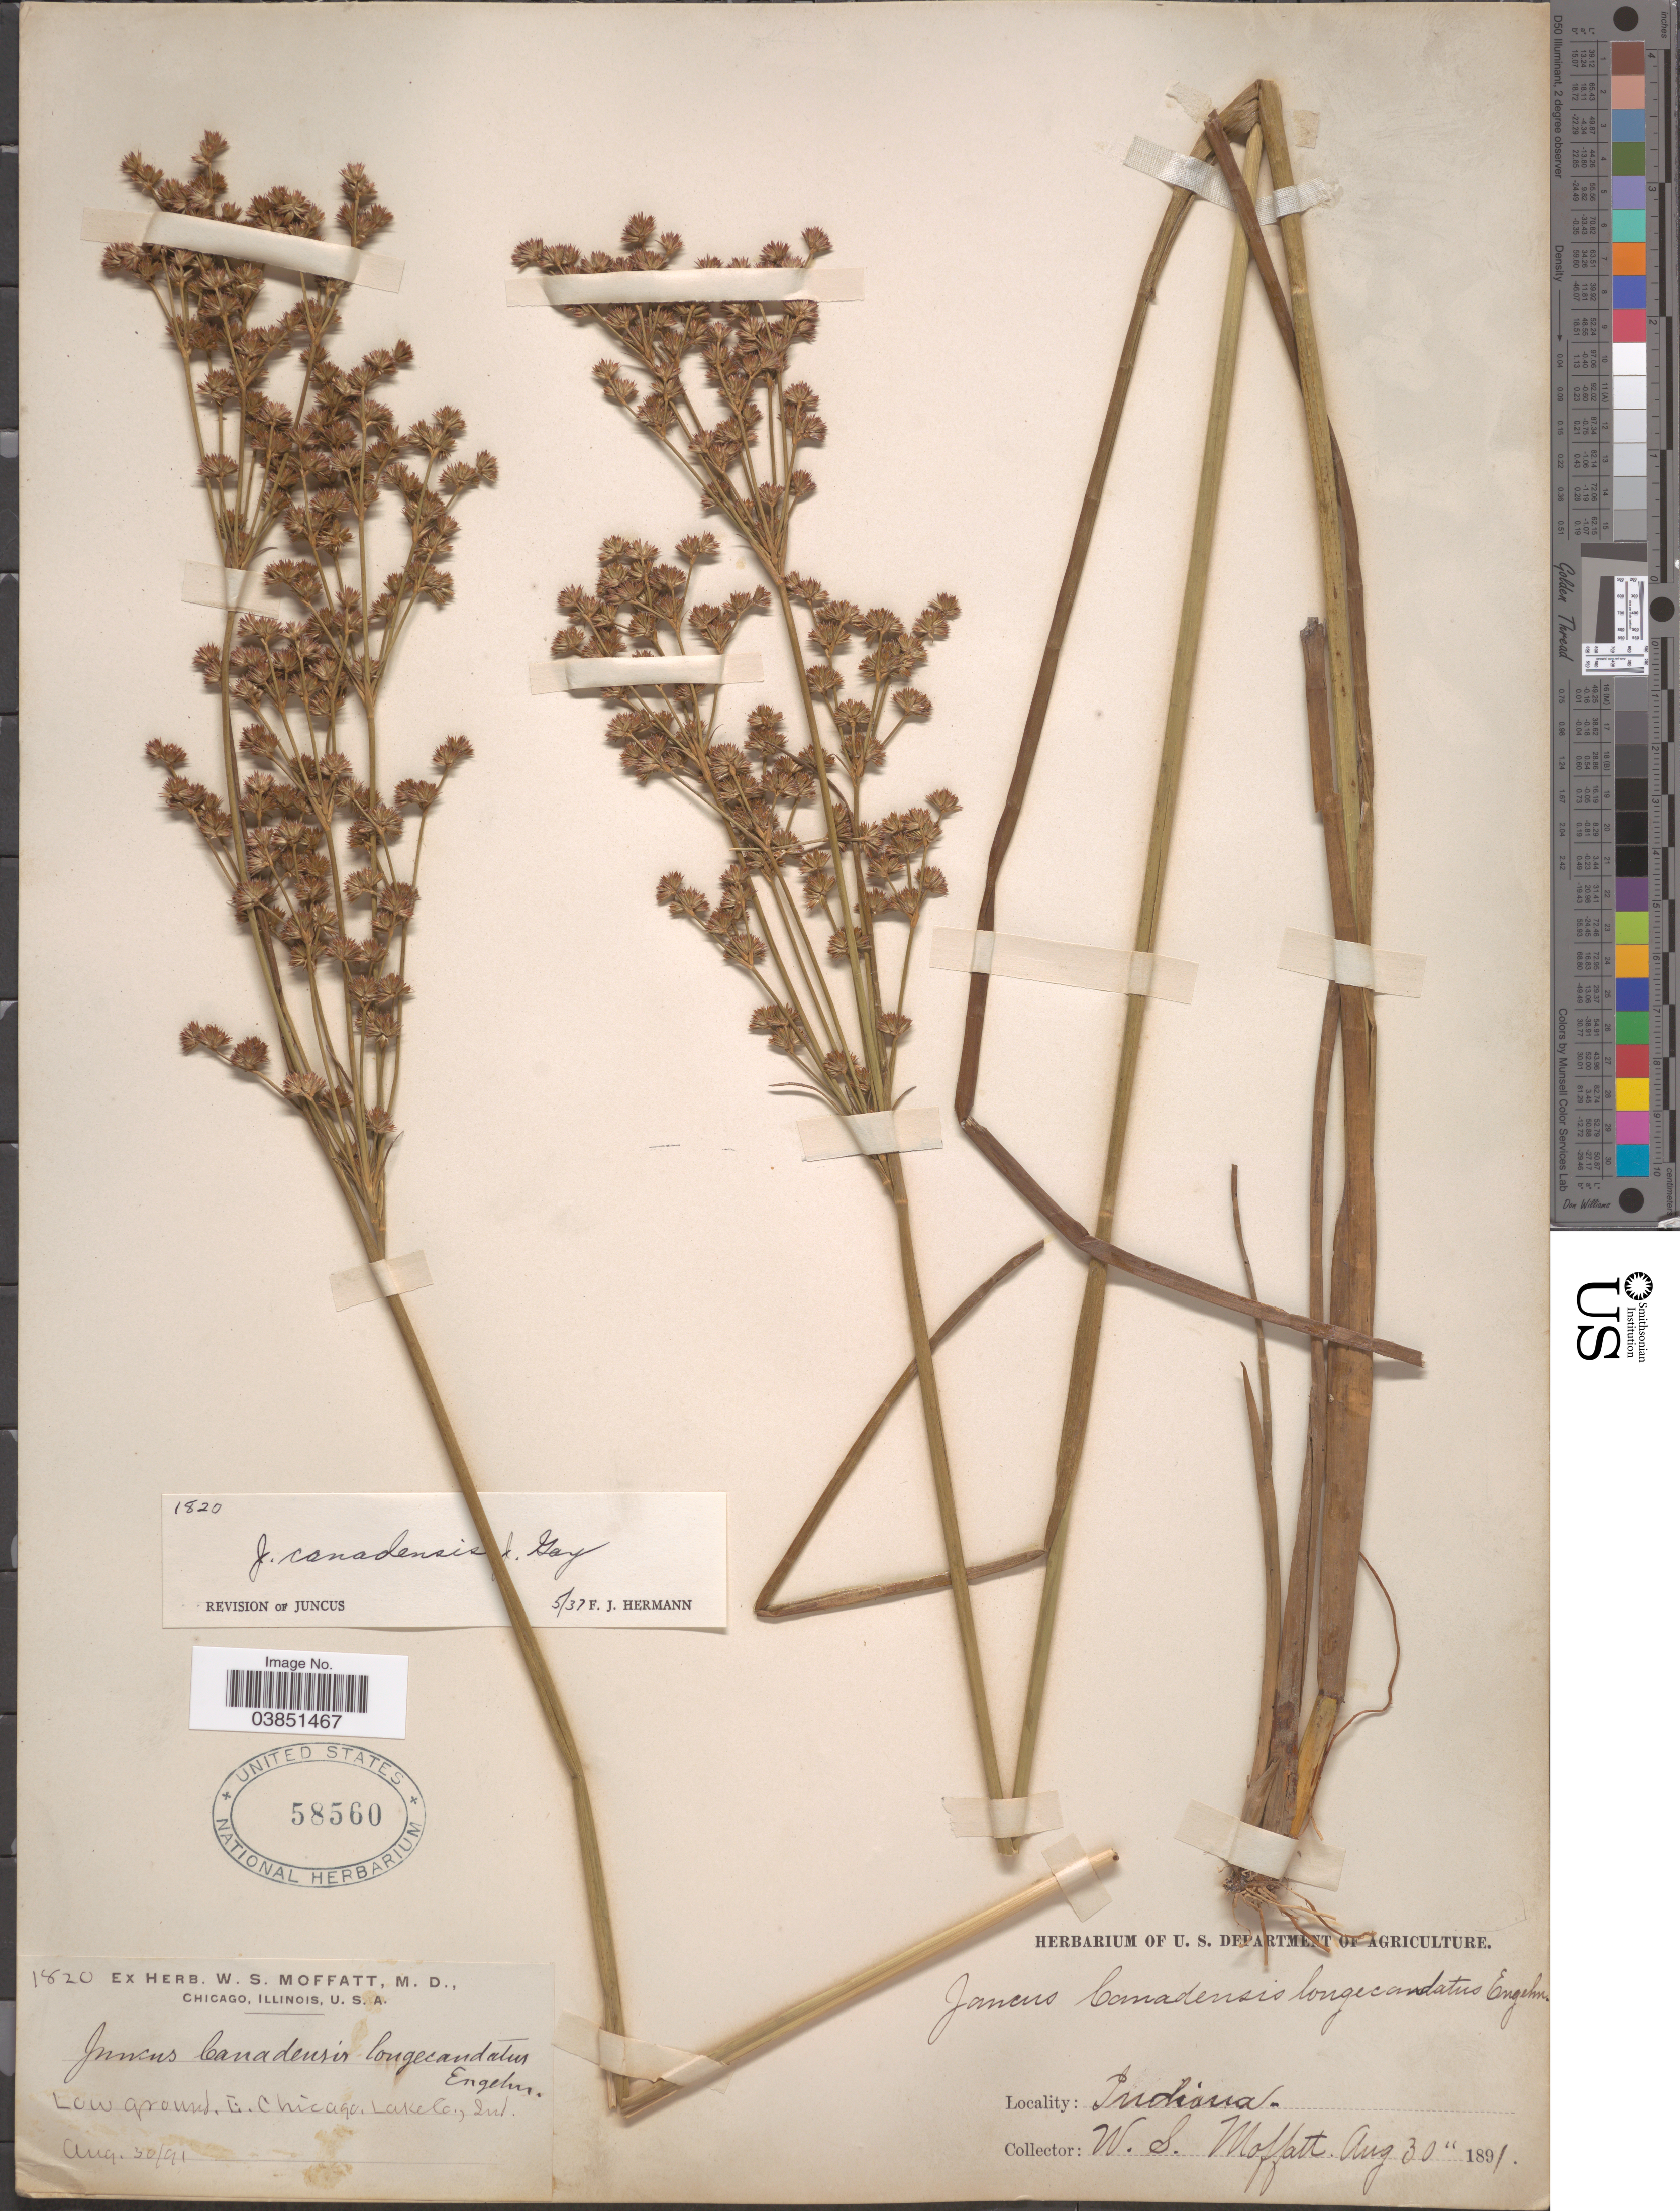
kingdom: Plantae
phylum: Tracheophyta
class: Liliopsida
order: Poales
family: Juncaceae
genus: Juncus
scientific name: Juncus canadensis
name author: J. Gay ex Laharpe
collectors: W. Moffatt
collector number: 1820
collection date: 1891-08-30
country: United States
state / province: Indiana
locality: E. Chicago, Lake Co.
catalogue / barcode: US 58560